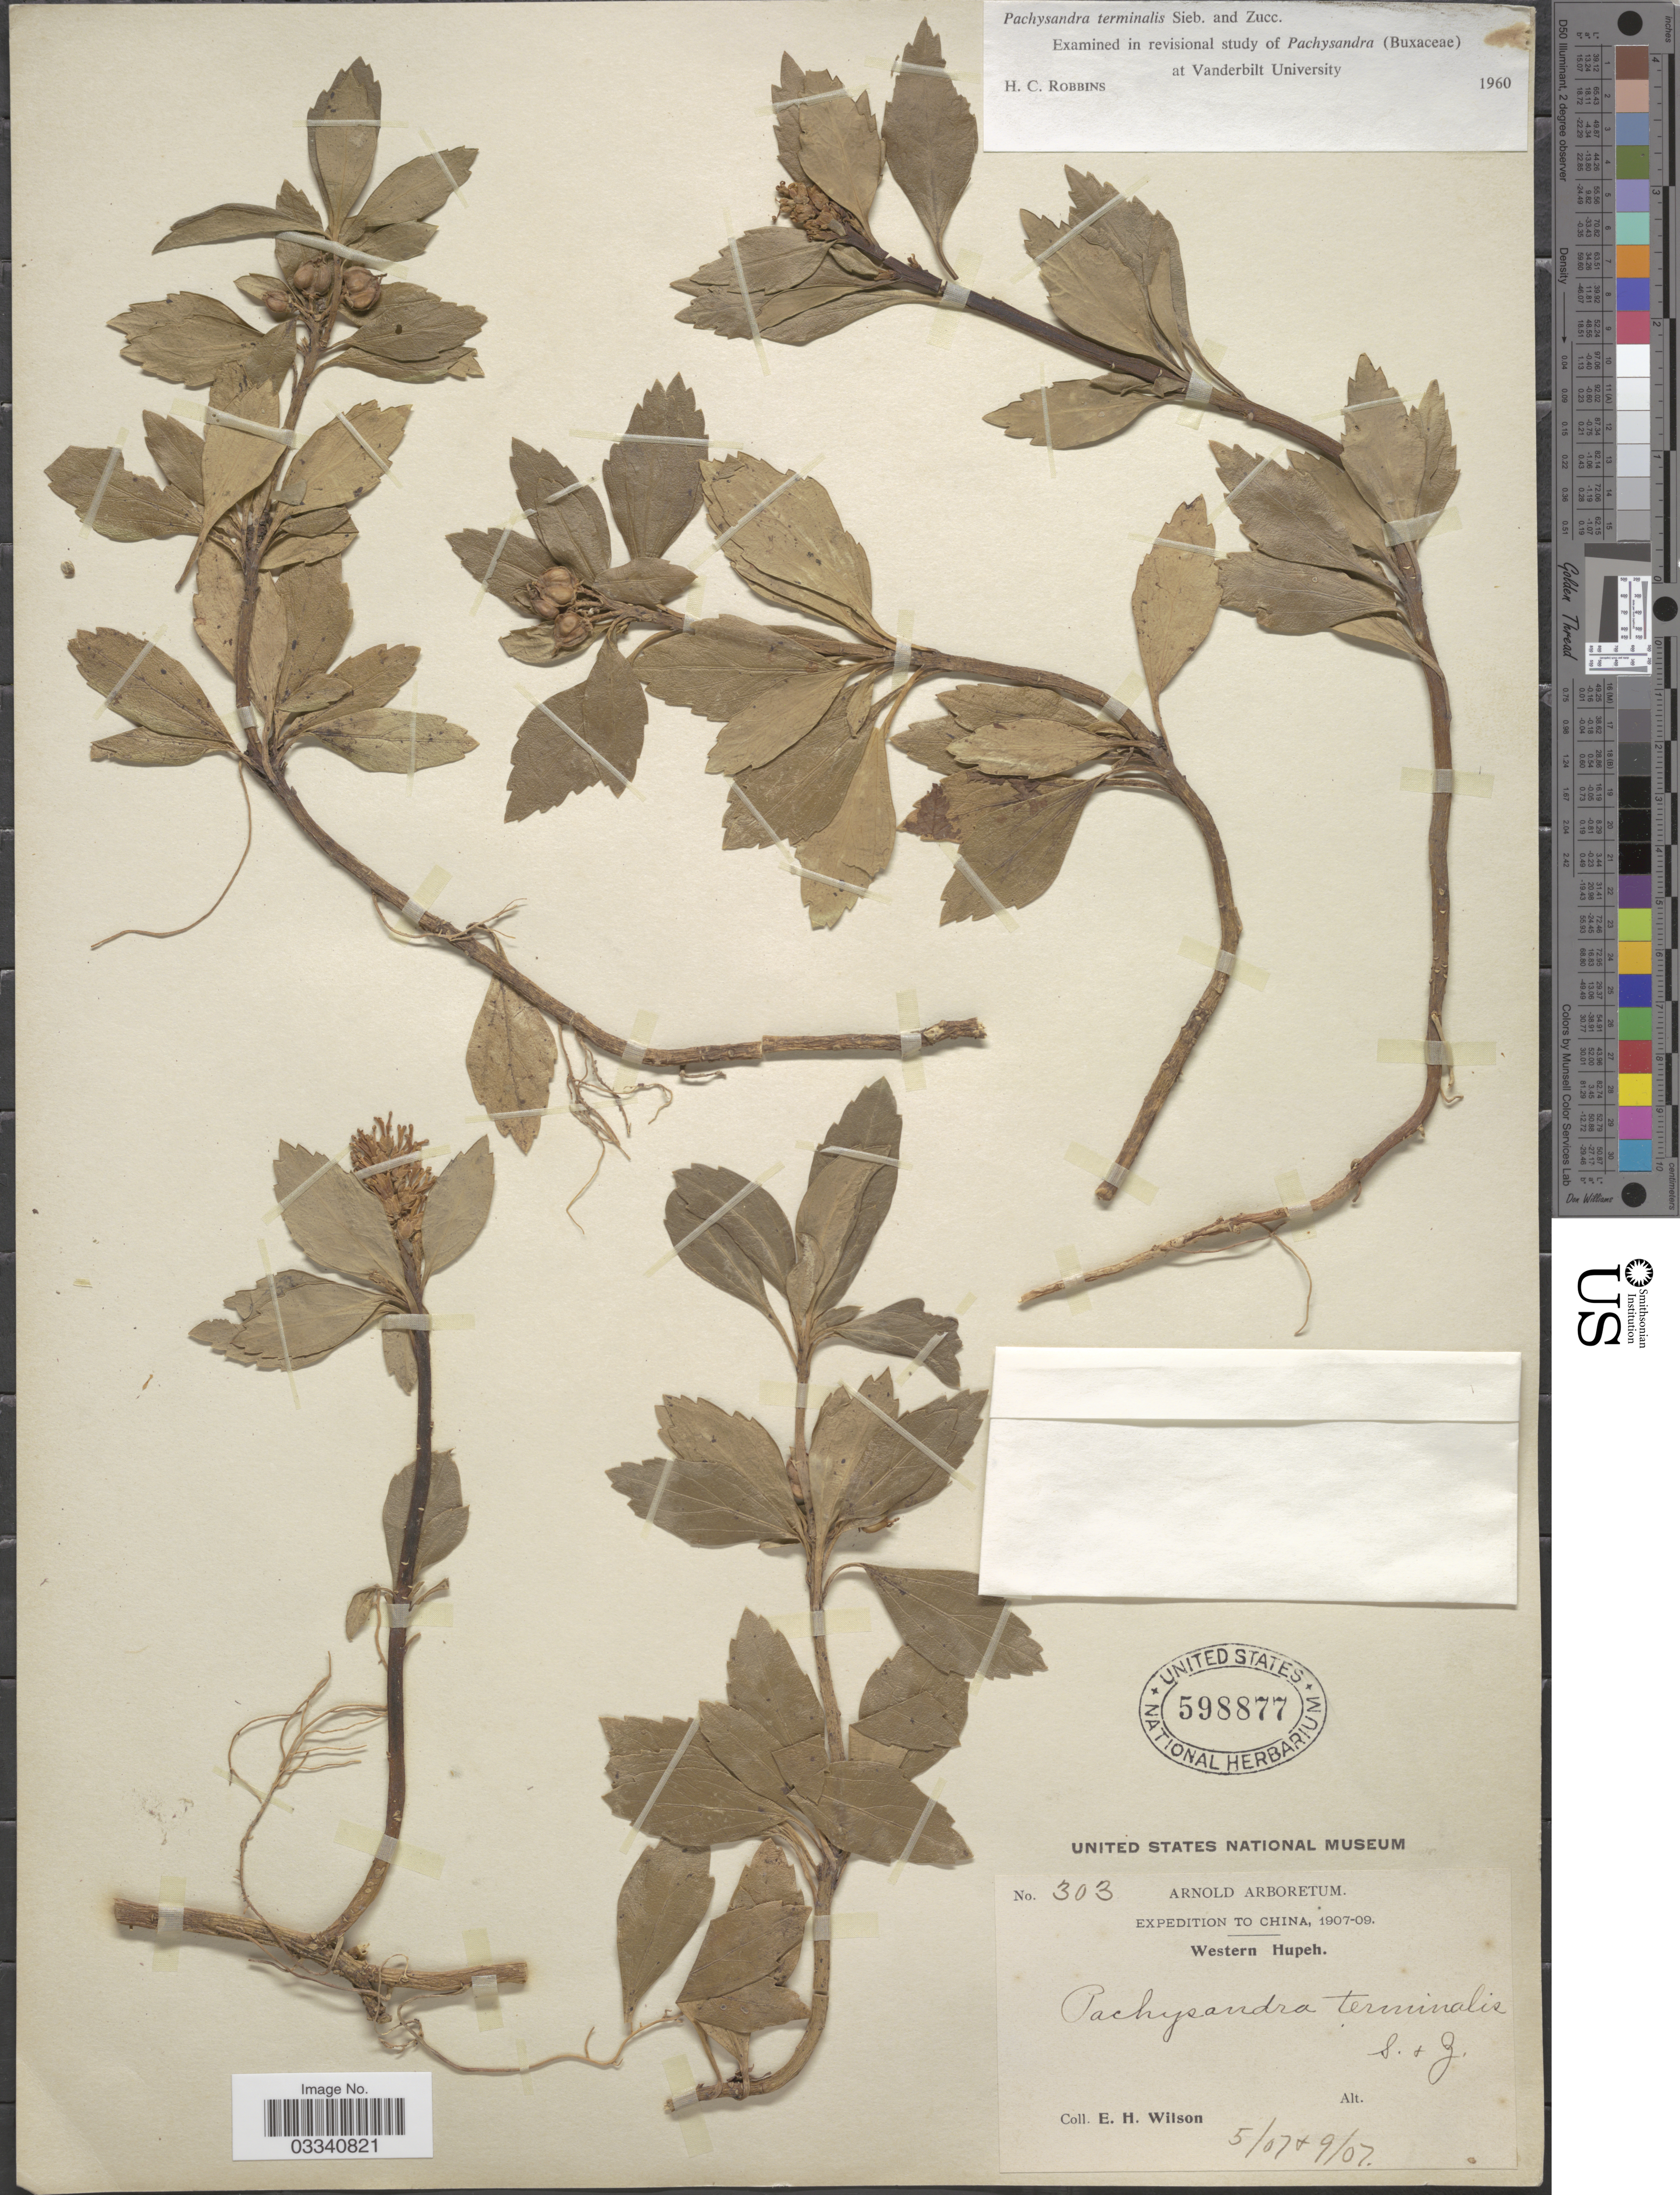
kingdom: Plantae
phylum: Tracheophyta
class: Magnoliopsida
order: Buxales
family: Buxaceae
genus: Pachysandra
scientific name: Pachysandra terminalis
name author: Siebert & Zucc.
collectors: E. Wilson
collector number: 6303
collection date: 1907-05/1907-09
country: China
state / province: Hubei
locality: Western Hupeh.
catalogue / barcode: US 598877